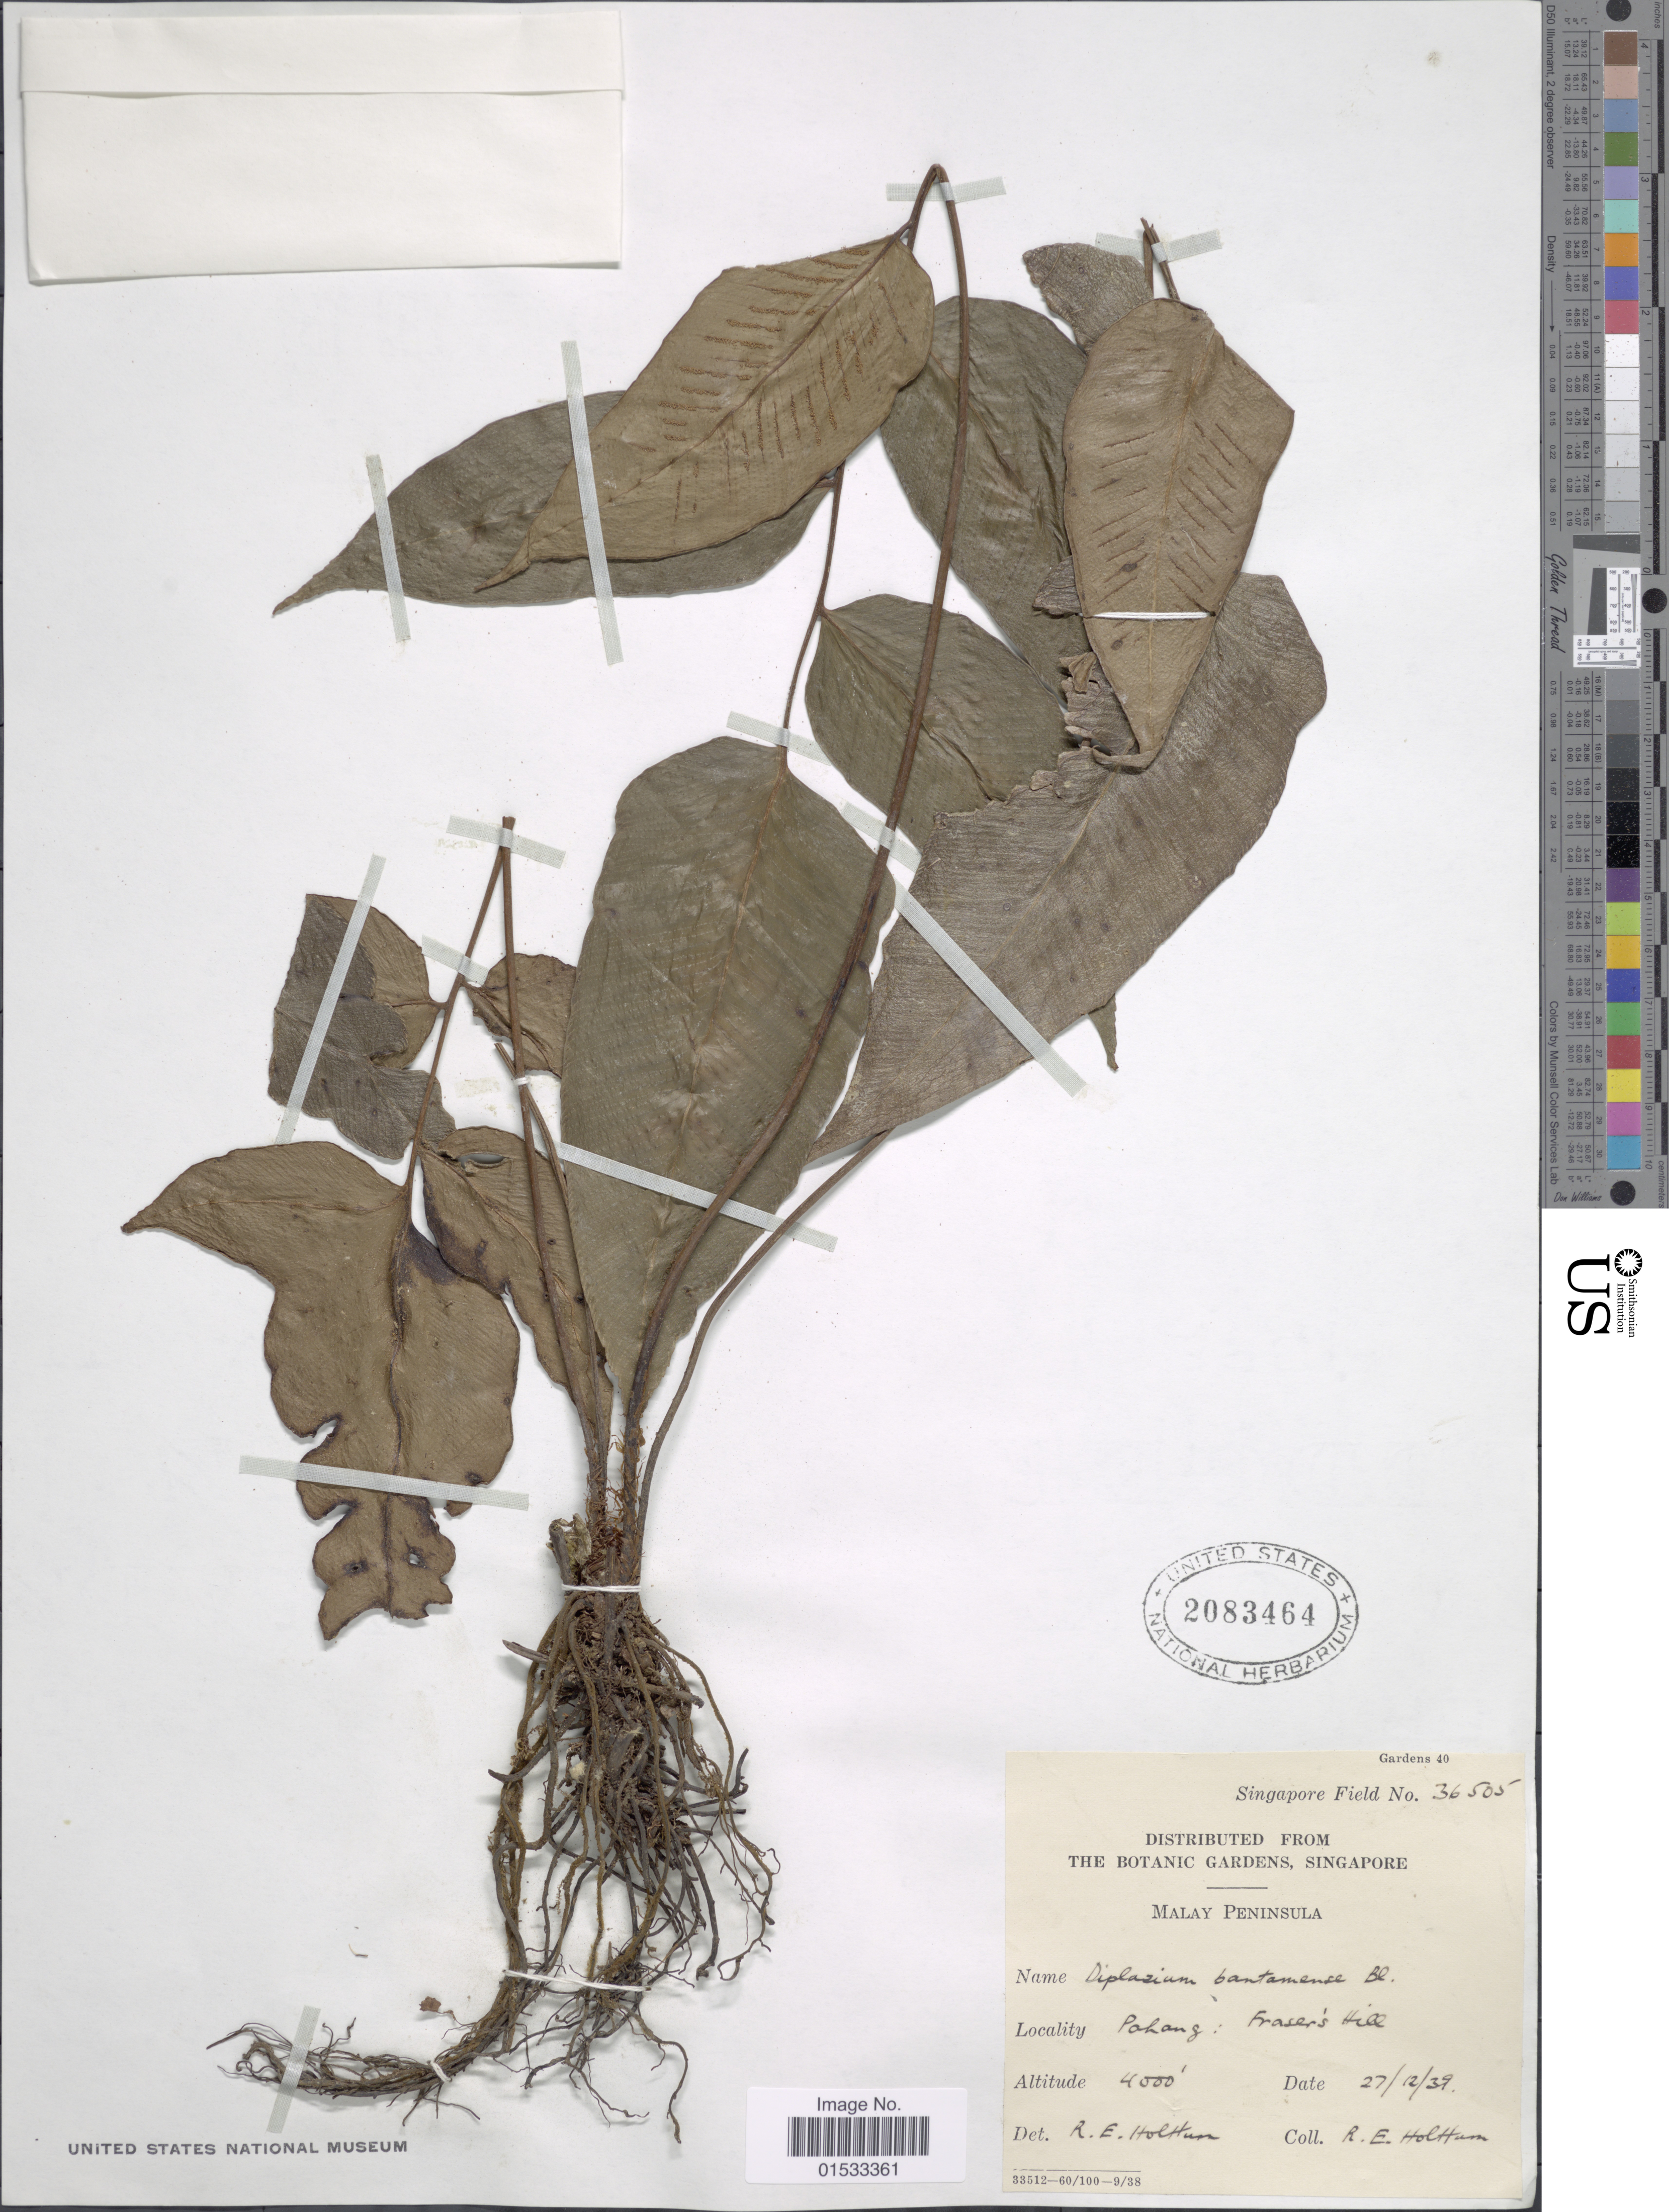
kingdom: Plantae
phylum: Tracheophyta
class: Polypodiopsida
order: Polypodiales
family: Athyriaceae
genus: Diplazium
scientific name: Diplazium bantamense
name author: Blume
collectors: R. E. Holttum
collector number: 36505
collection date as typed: Transcribed d/m/y: 27/12/39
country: Malaysia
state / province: Pahang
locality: Malay Peninsula, Frasers Hill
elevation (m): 1219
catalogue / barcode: US 2083464